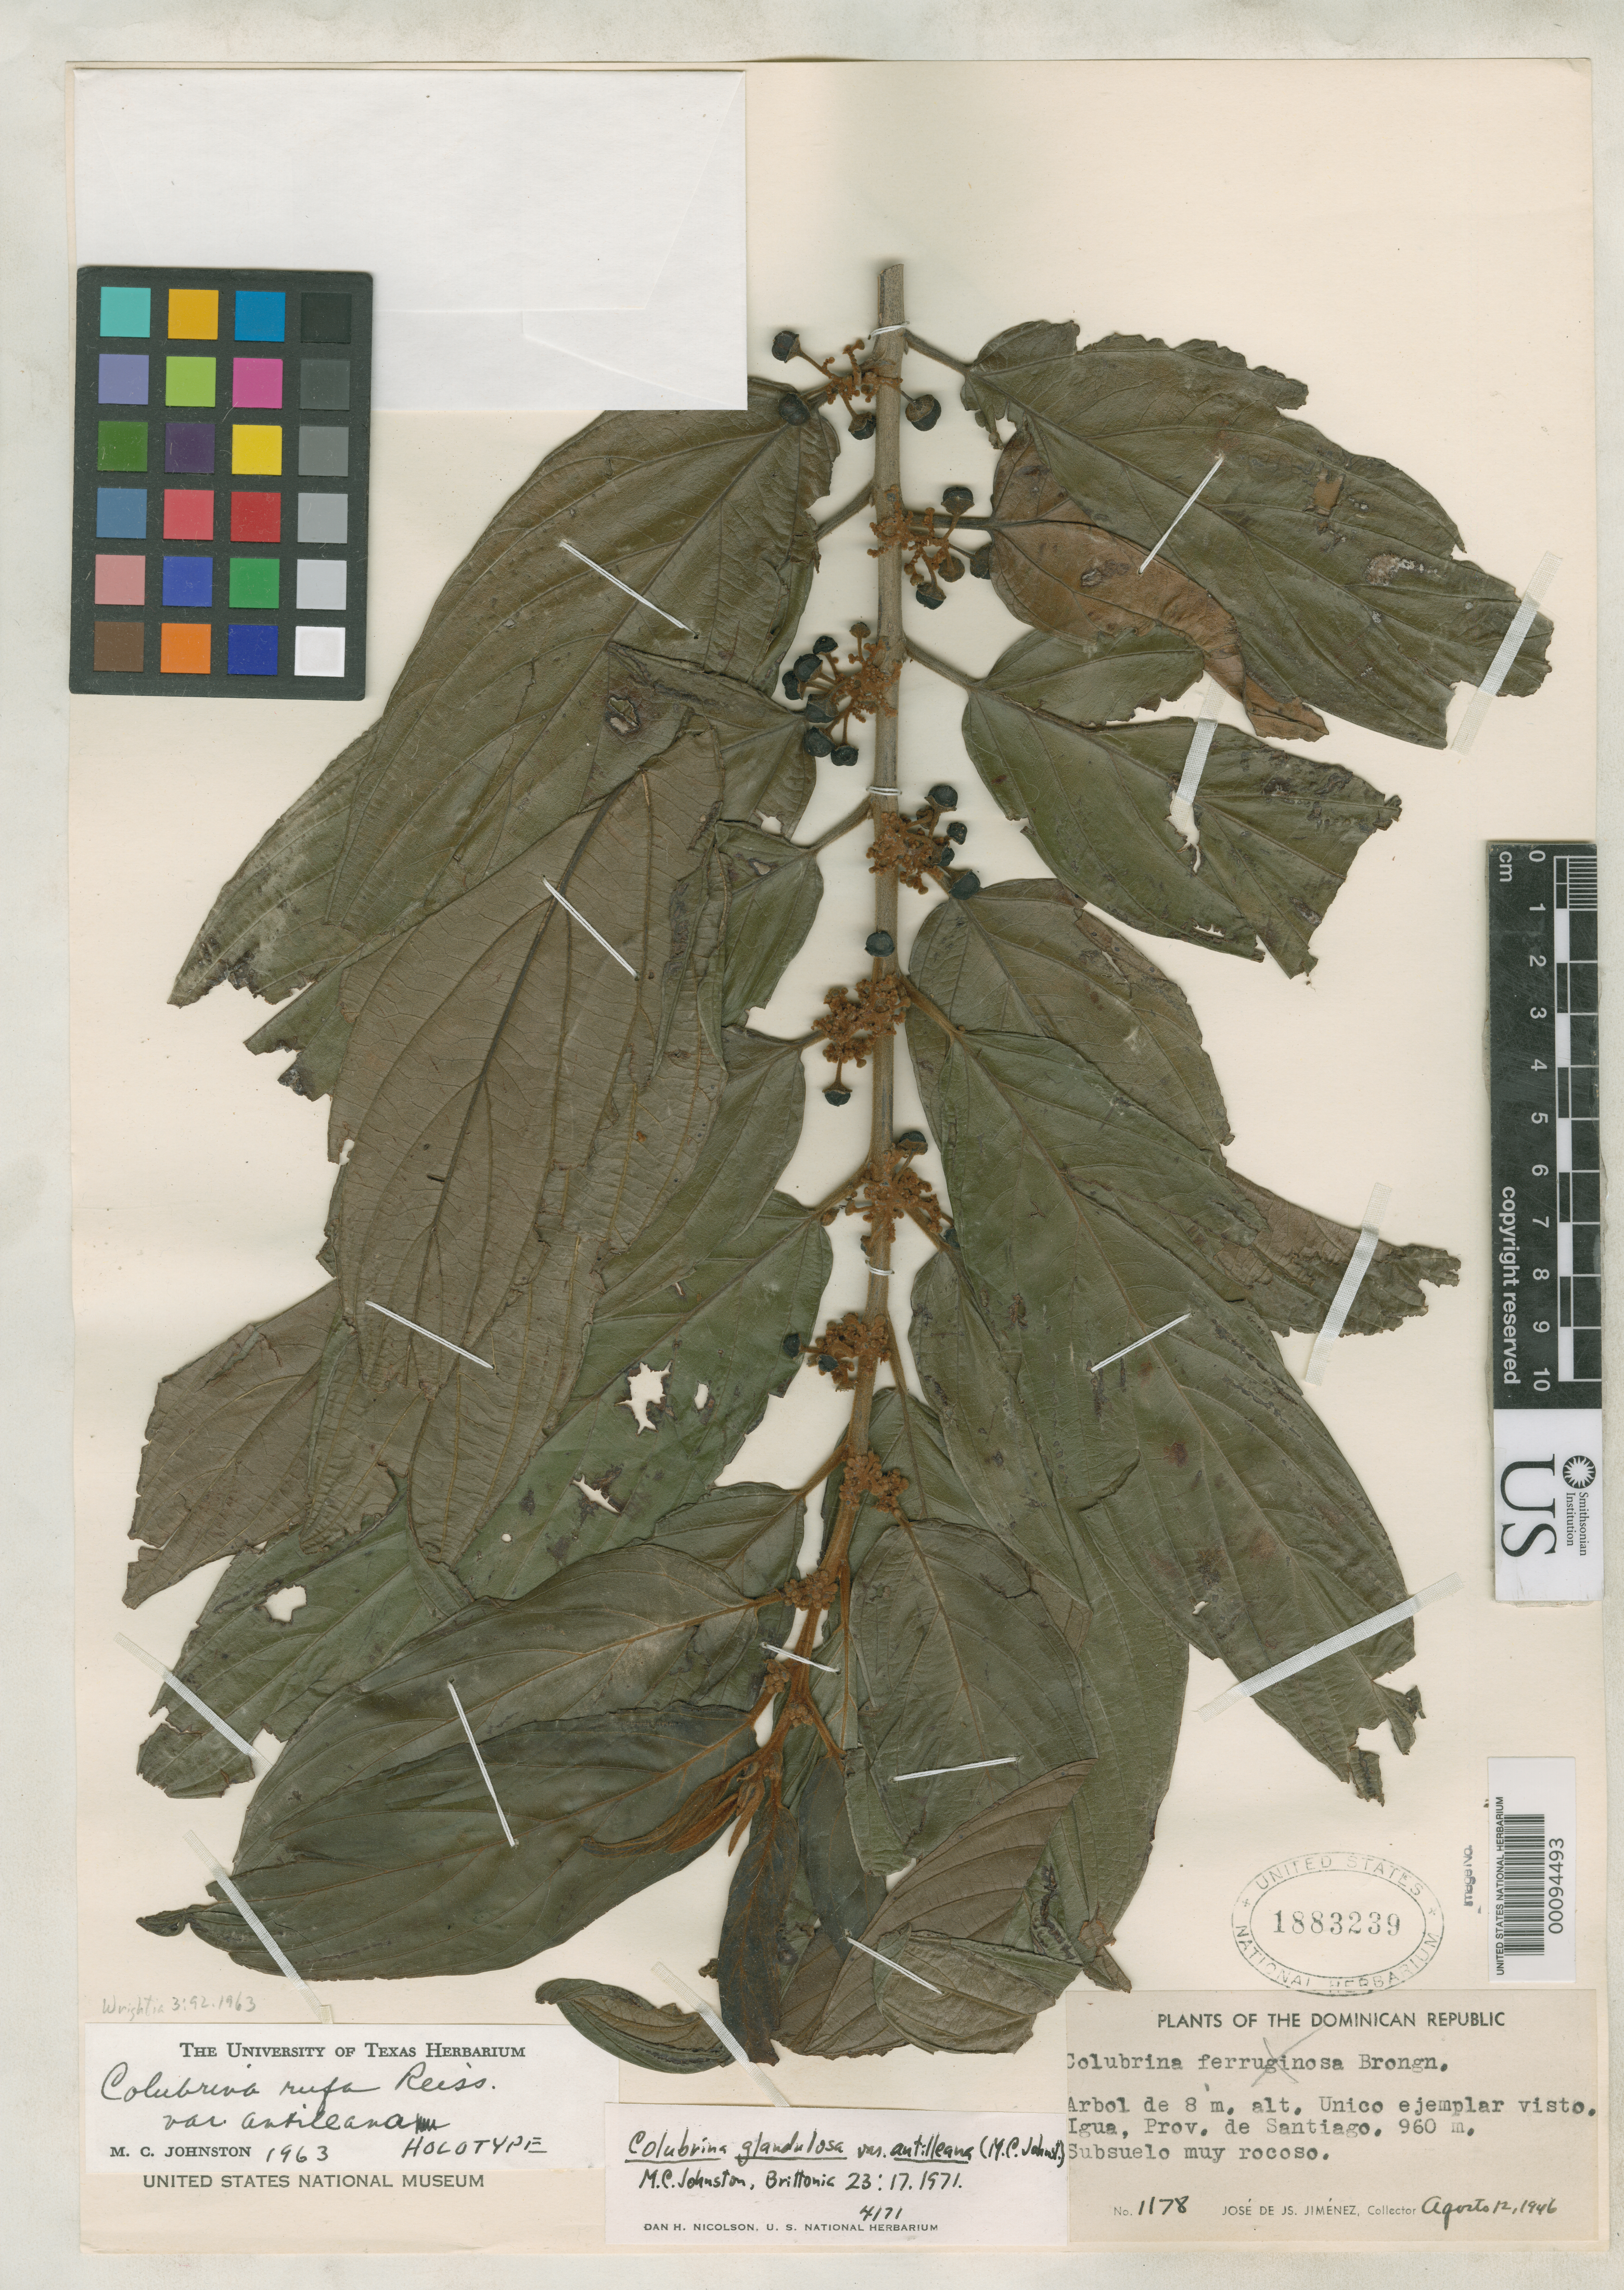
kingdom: Plantae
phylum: Tracheophyta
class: Magnoliopsida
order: Rosales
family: Rhamnaceae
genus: Colubrina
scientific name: Colubrina rufa var. antillana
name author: M.C. Johnst.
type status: Holotype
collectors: J. J. Jiménez Almonte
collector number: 1178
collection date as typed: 12 Aug 1946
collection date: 1946-08-12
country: Dominican Republic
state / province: Santiago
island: Hispaniola Island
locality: Igua.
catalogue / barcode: US 1883239